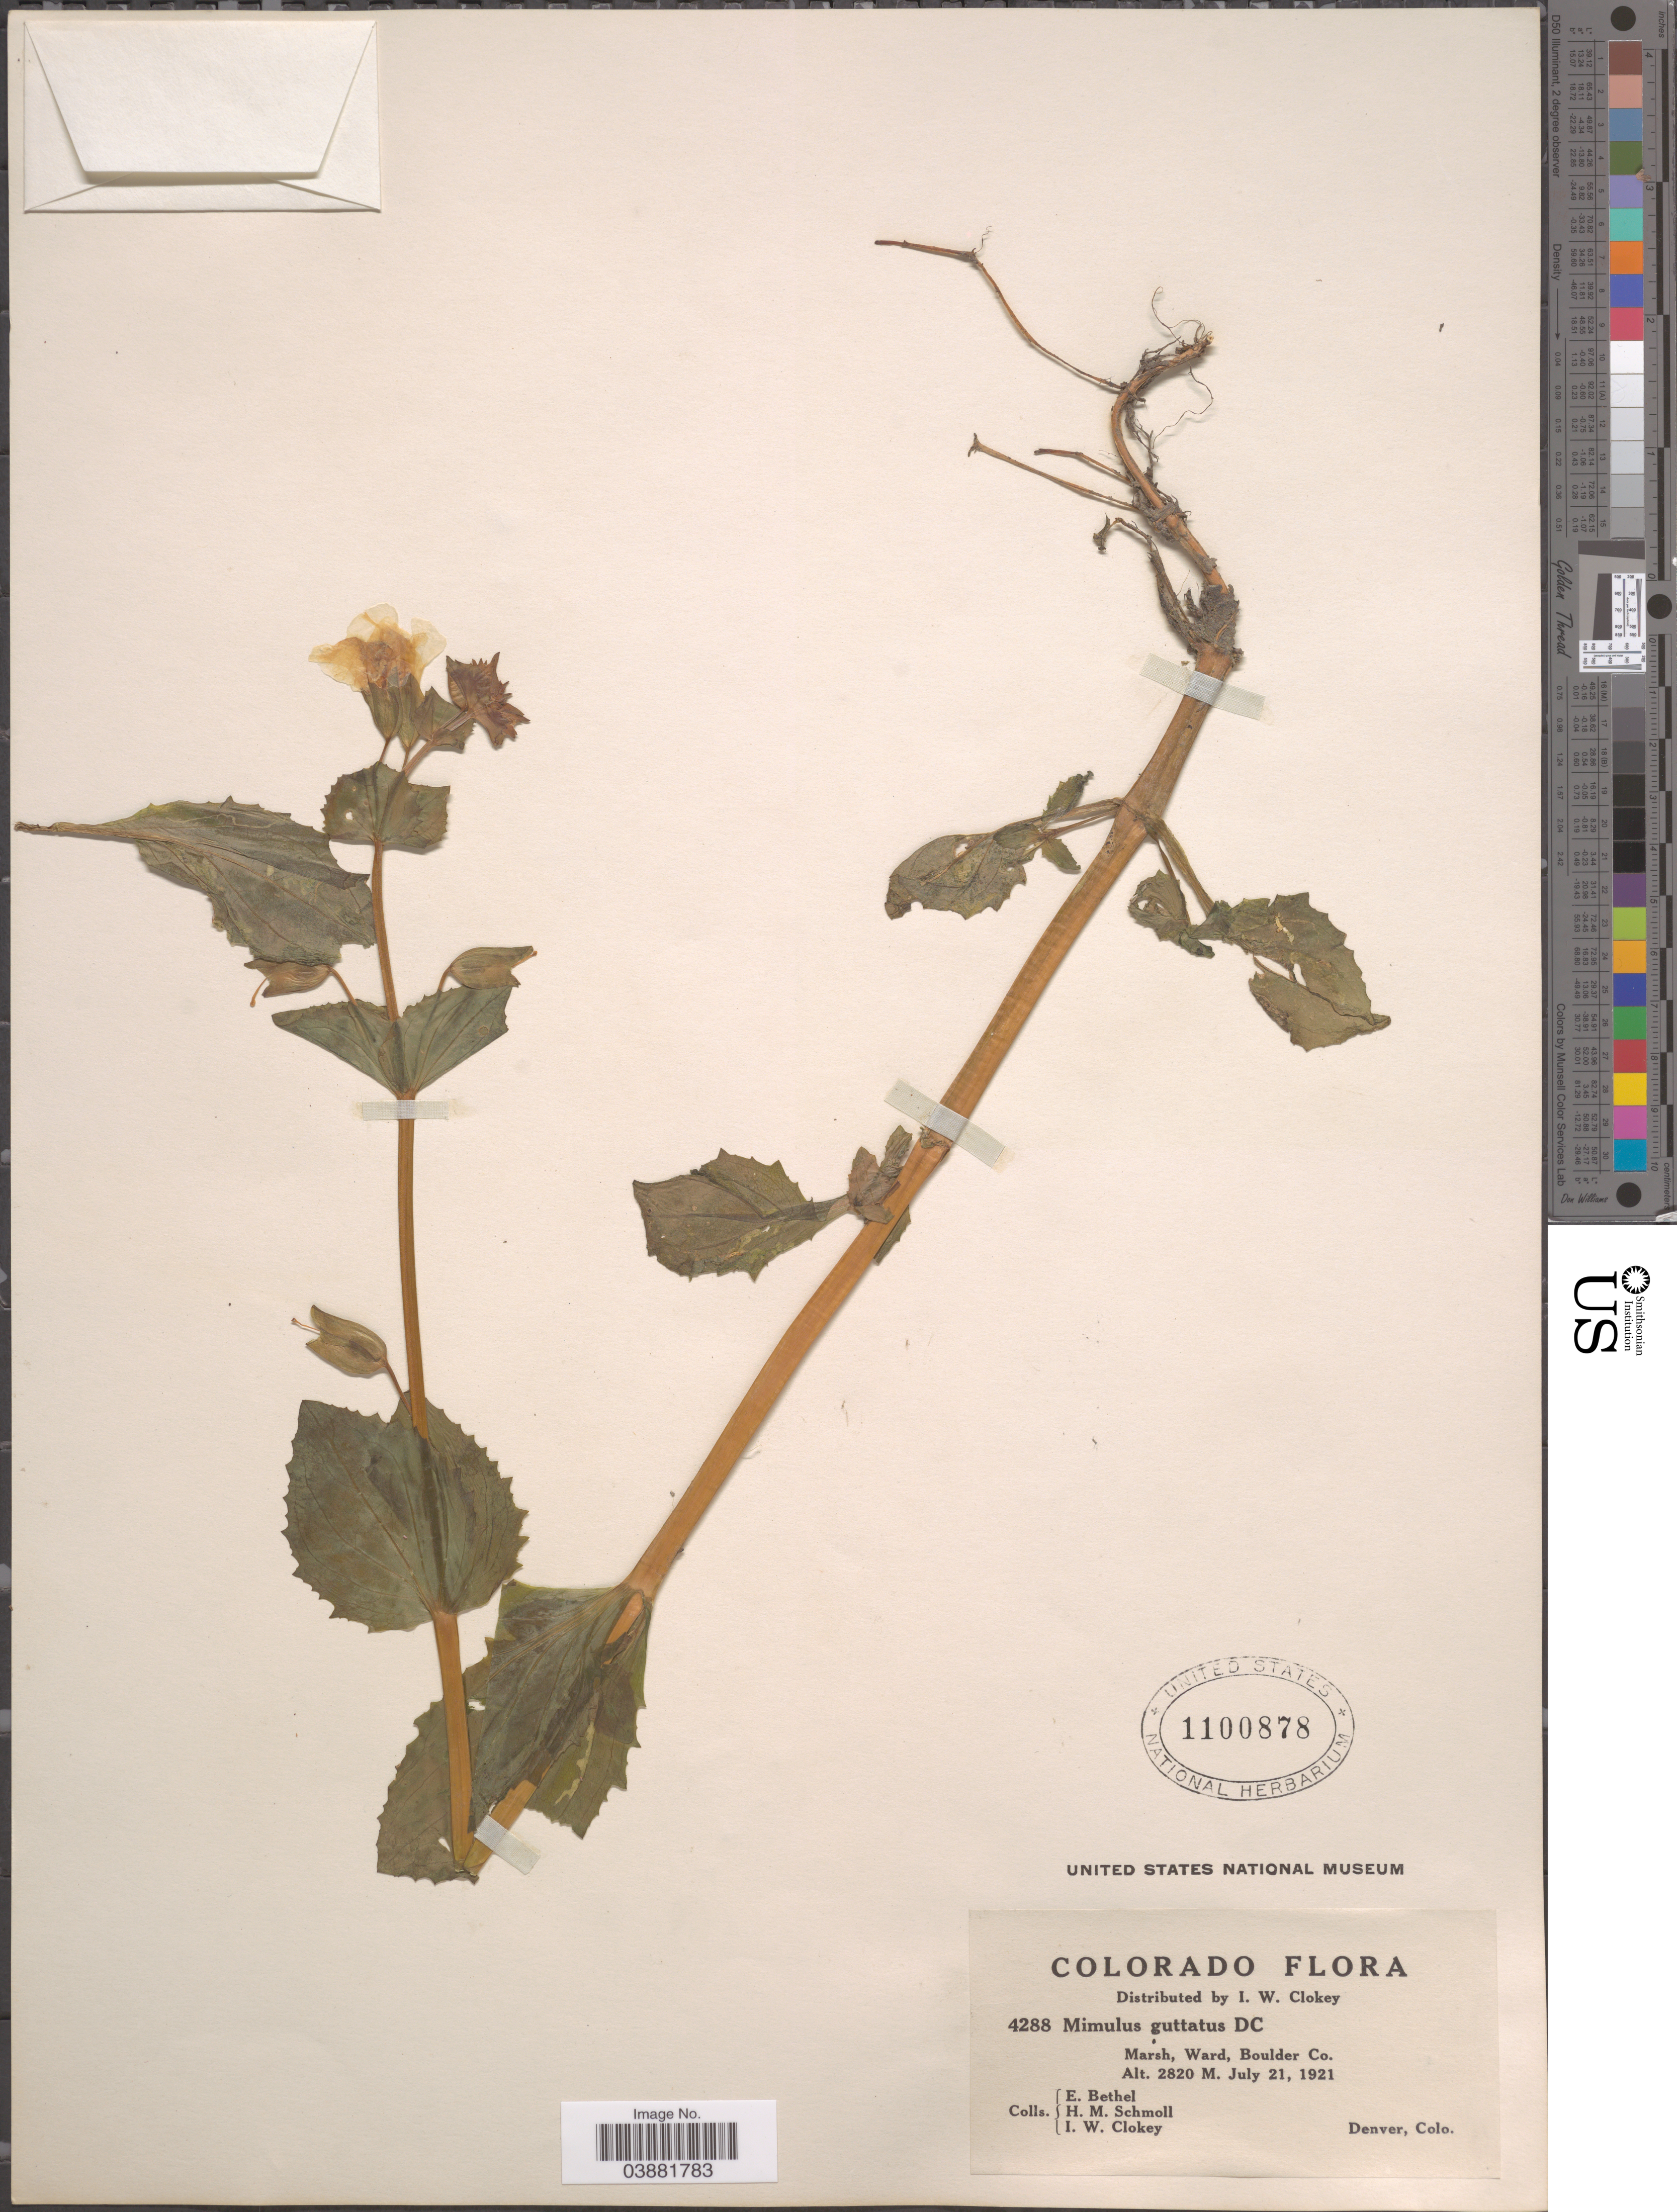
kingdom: Plantae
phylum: Tracheophyta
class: Magnoliopsida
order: Lamiales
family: Phrymaceae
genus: Mimulus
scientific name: Mimulus guttatus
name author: DC.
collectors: E. Bethel, H. Schmoll & I. W. Clokey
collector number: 4288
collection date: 1921-07-21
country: United States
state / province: Colorado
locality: Marsh, Ward, Boulder Co.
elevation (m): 2820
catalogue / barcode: US 1100878